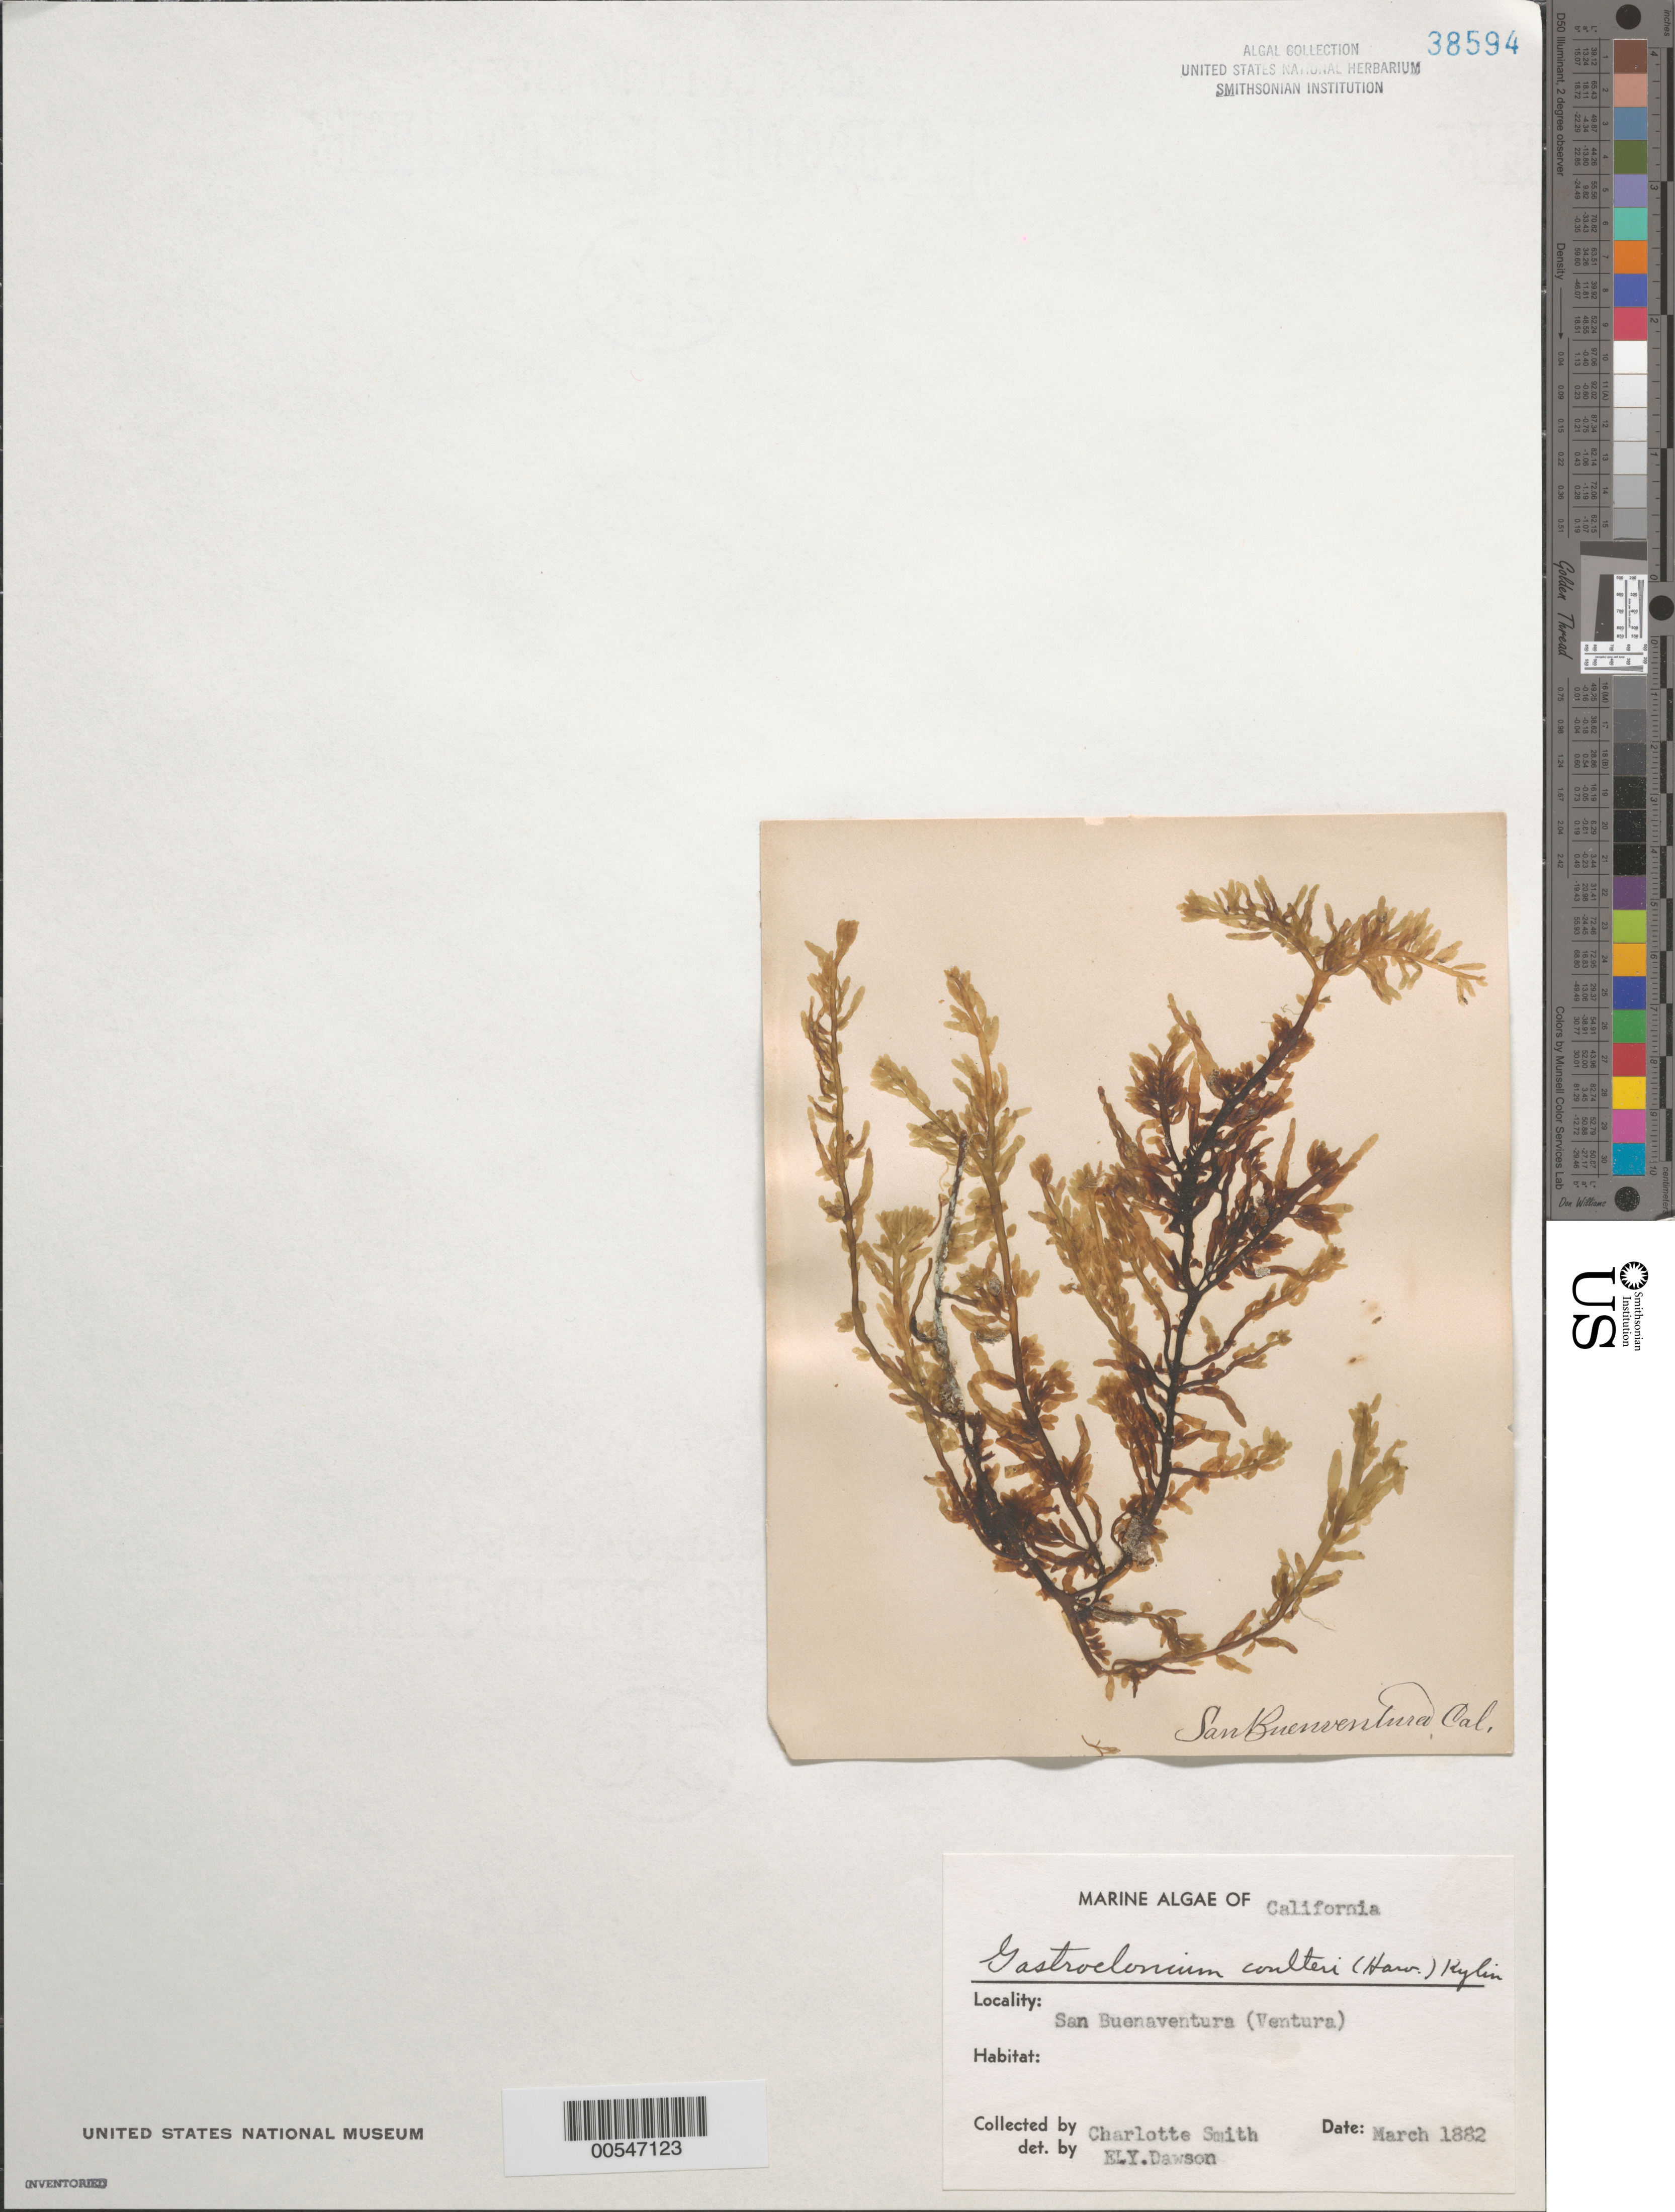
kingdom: Plantae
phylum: Rhodophyta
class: Florideophyceae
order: Rhodymeniales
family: Champiaceae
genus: Neogastroclonium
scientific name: Neogastroclonium subarticulatum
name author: (Turner) L. Le Gall et al.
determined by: Algae name updating Project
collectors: C. Smith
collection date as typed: Mar 1882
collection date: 1882-03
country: United States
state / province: California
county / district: Ventura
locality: San Buenaventura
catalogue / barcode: US 38594